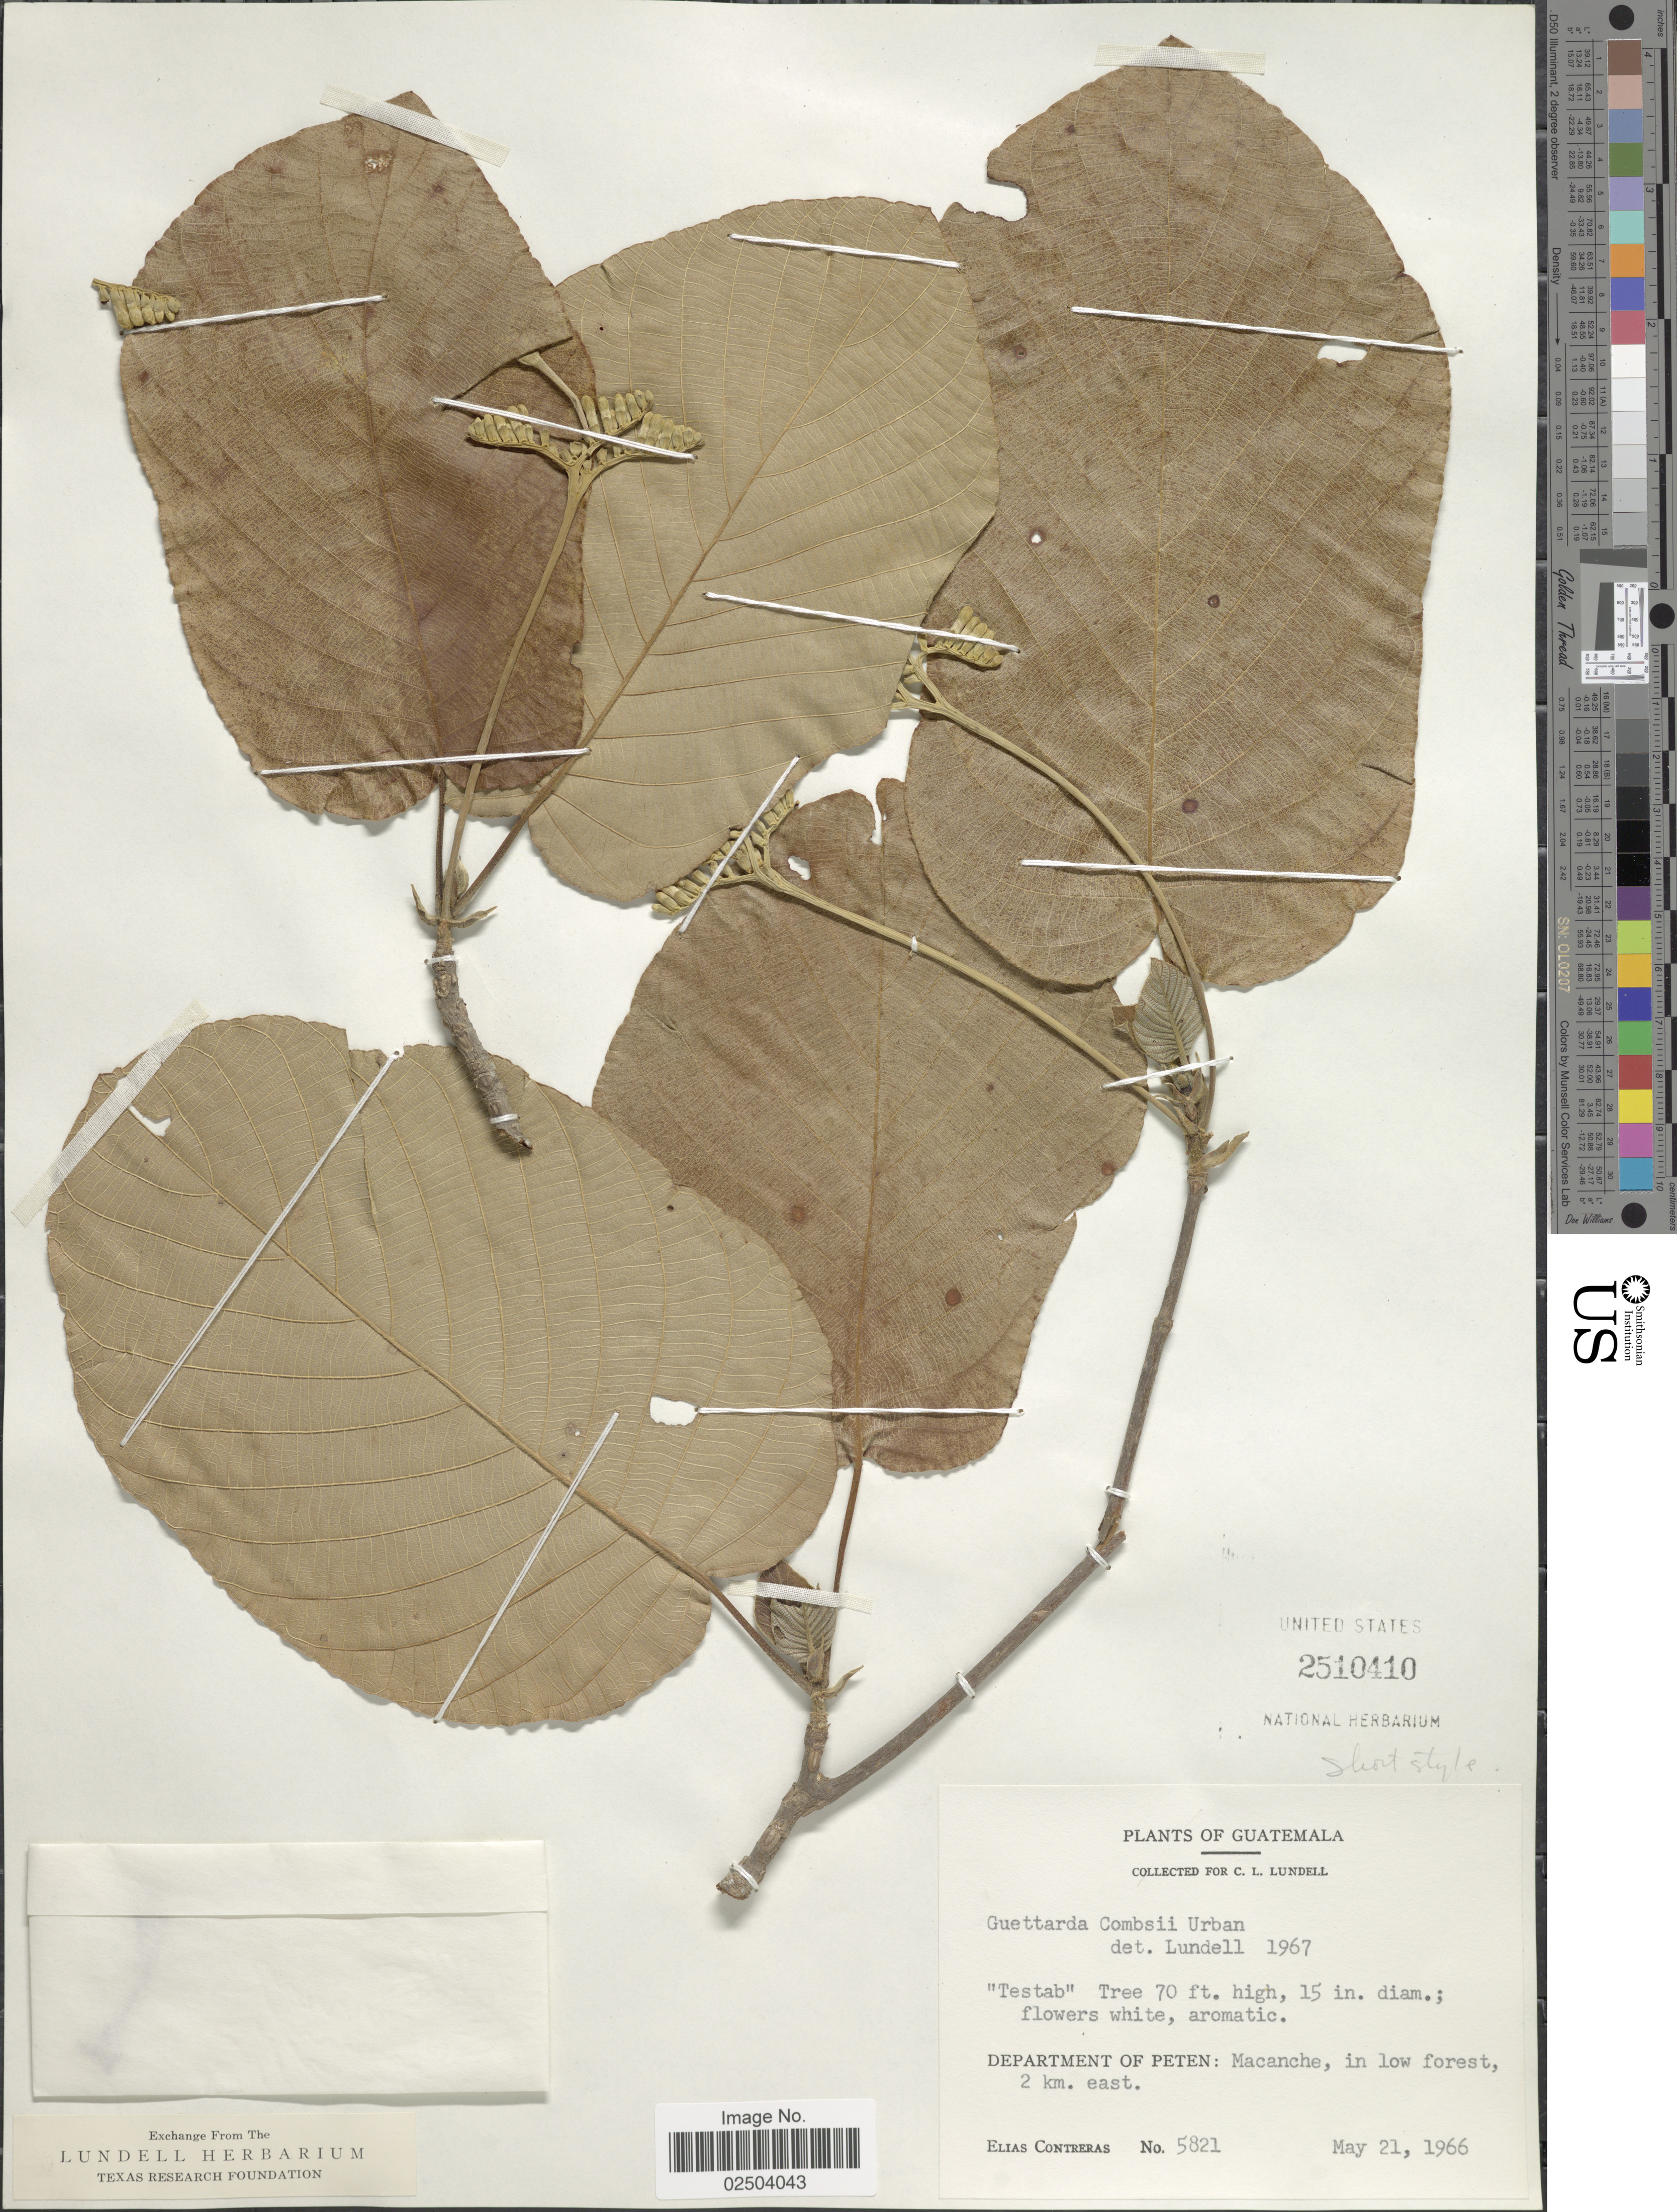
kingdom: Plantae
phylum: Tracheophyta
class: Magnoliopsida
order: Gentianales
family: Rubiaceae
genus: Guettarda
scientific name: Guettarda combsii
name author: Urb.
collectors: E. Contreras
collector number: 5821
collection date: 1966-05-21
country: Guatemala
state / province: El Petén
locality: Department of Peten: Macanche, in low forest, 2 km. east.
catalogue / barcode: US 2510410